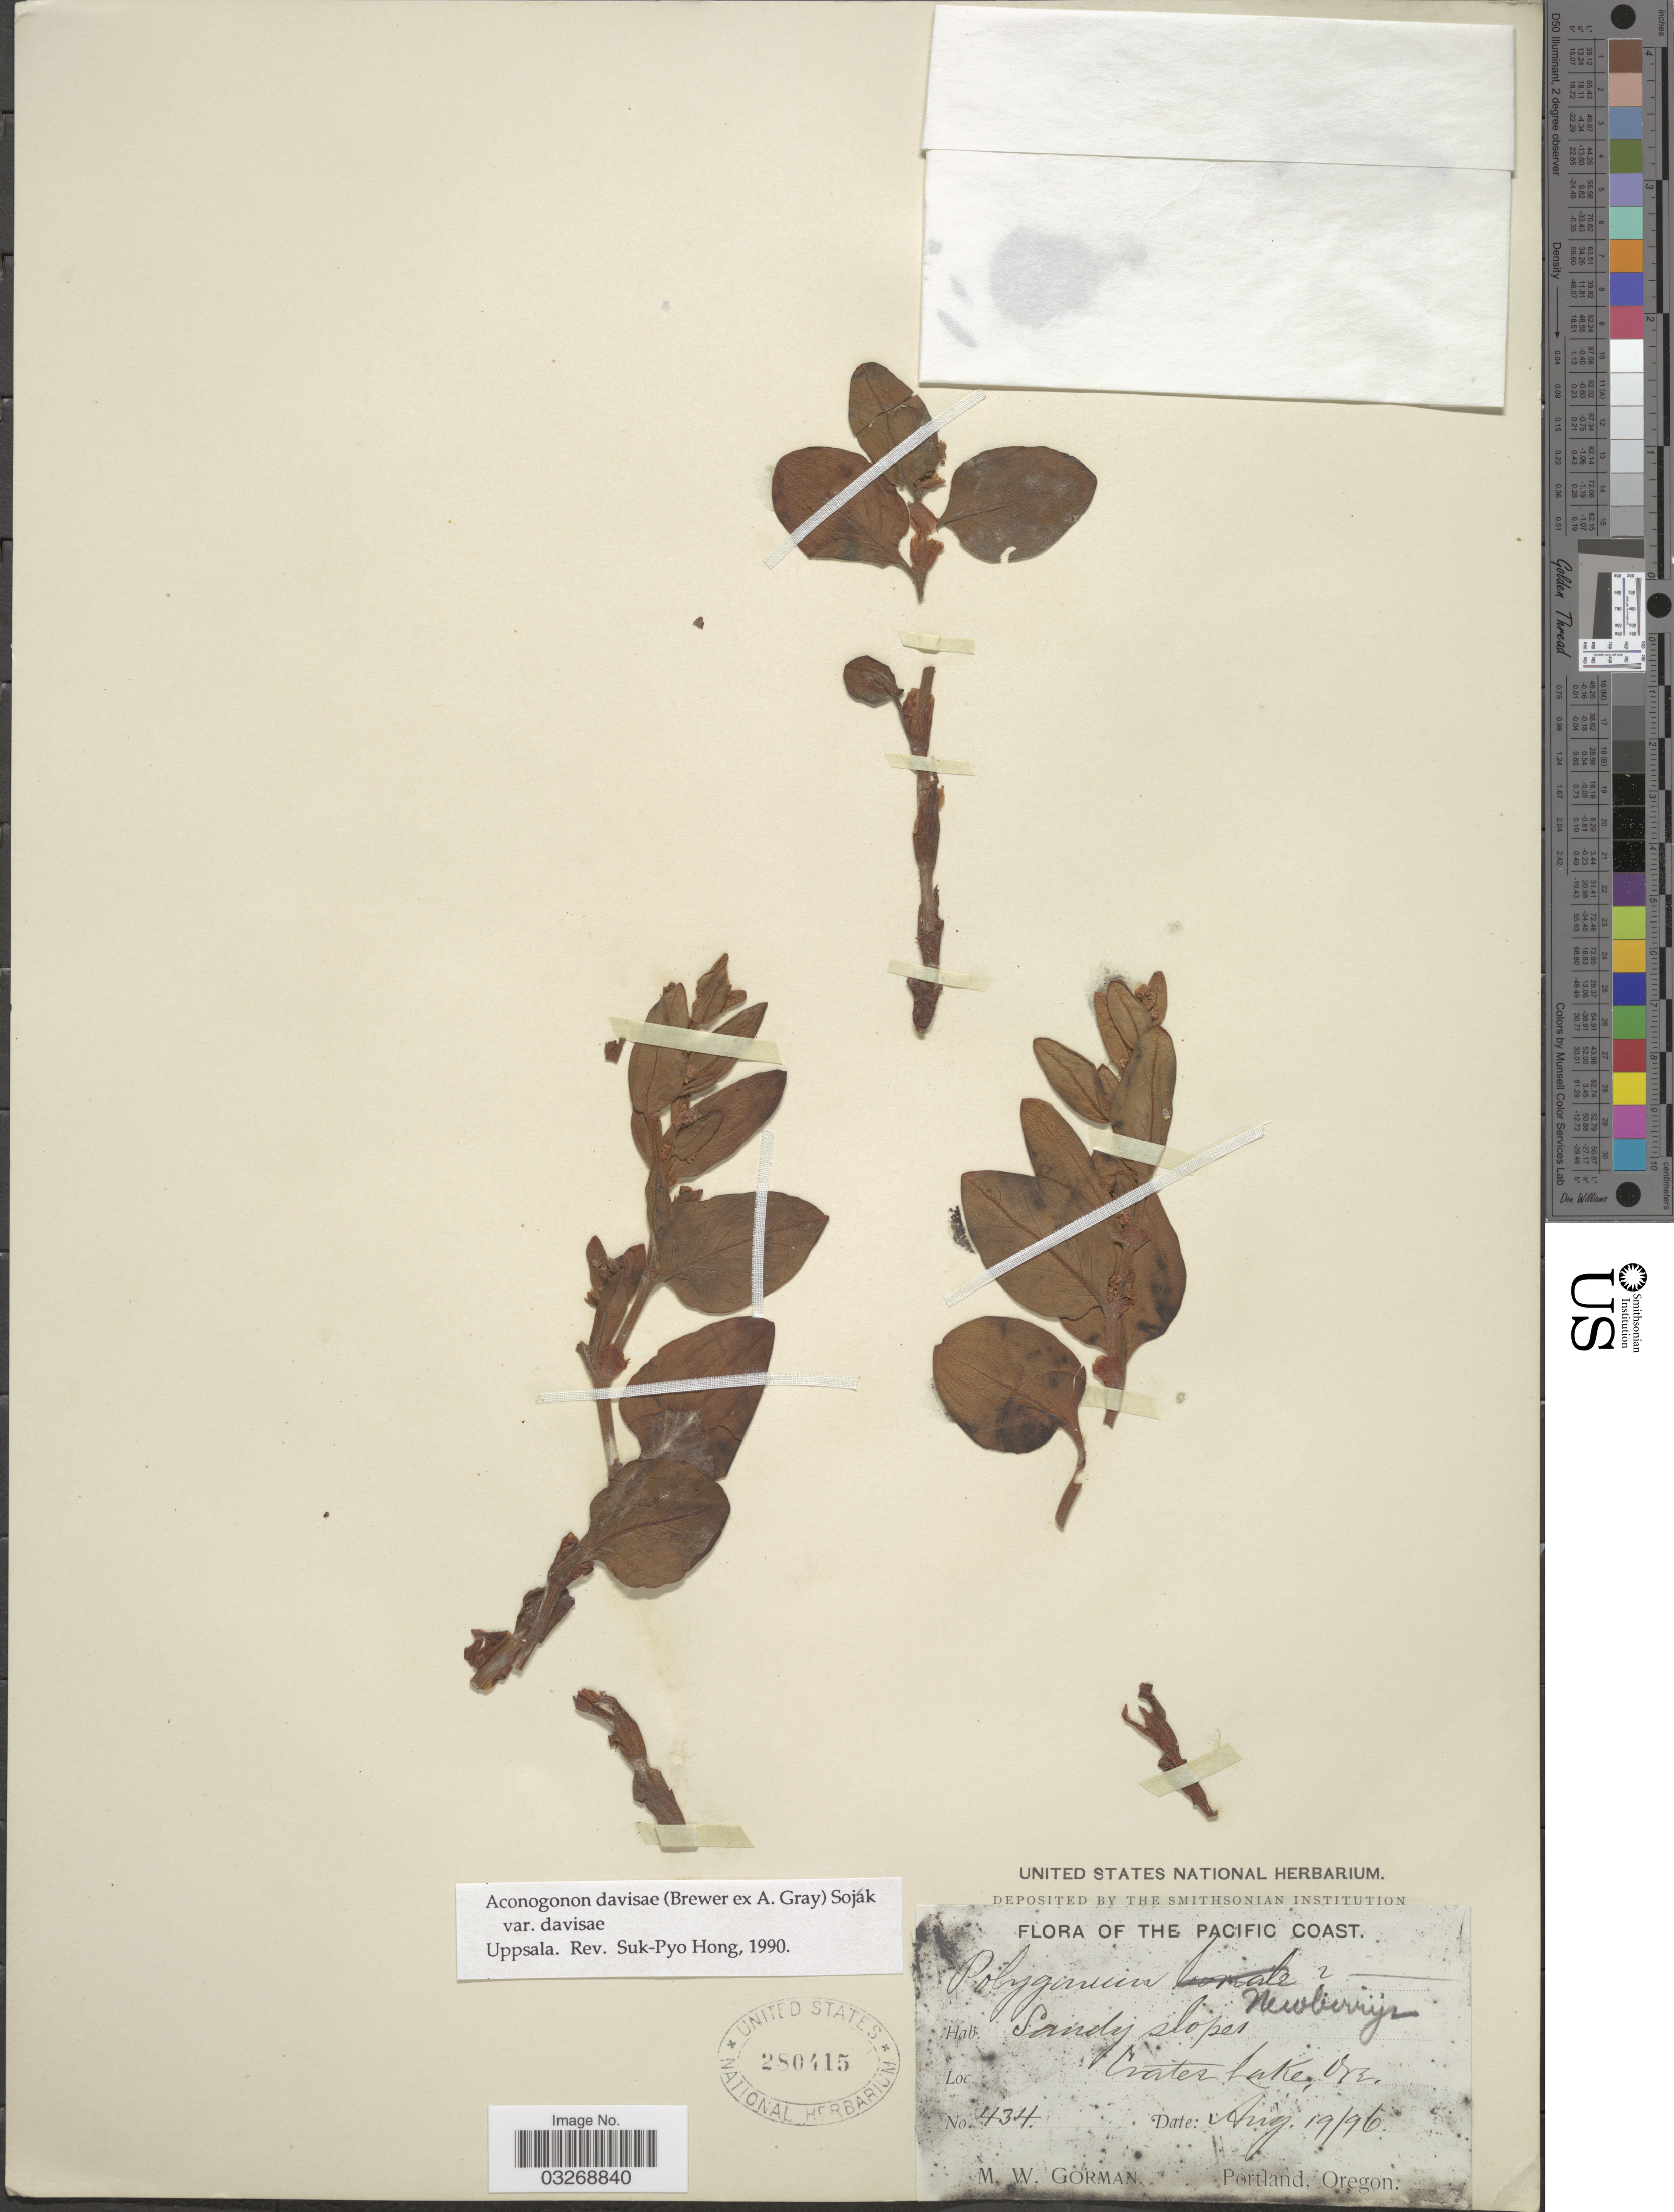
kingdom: Plantae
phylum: Tracheophyta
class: Magnoliopsida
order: Caryophyllales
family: Polygonaceae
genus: Koenigia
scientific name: Koenigia davisiae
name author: (W.H. Brewer ex A. Gray) T.M. Schust. & Reveal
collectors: M. W. Gorman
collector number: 434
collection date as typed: Transcribed d/m/y: 19/8/96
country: United States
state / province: Oregon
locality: Pacific Coast. Crater Lake.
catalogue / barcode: US 280415